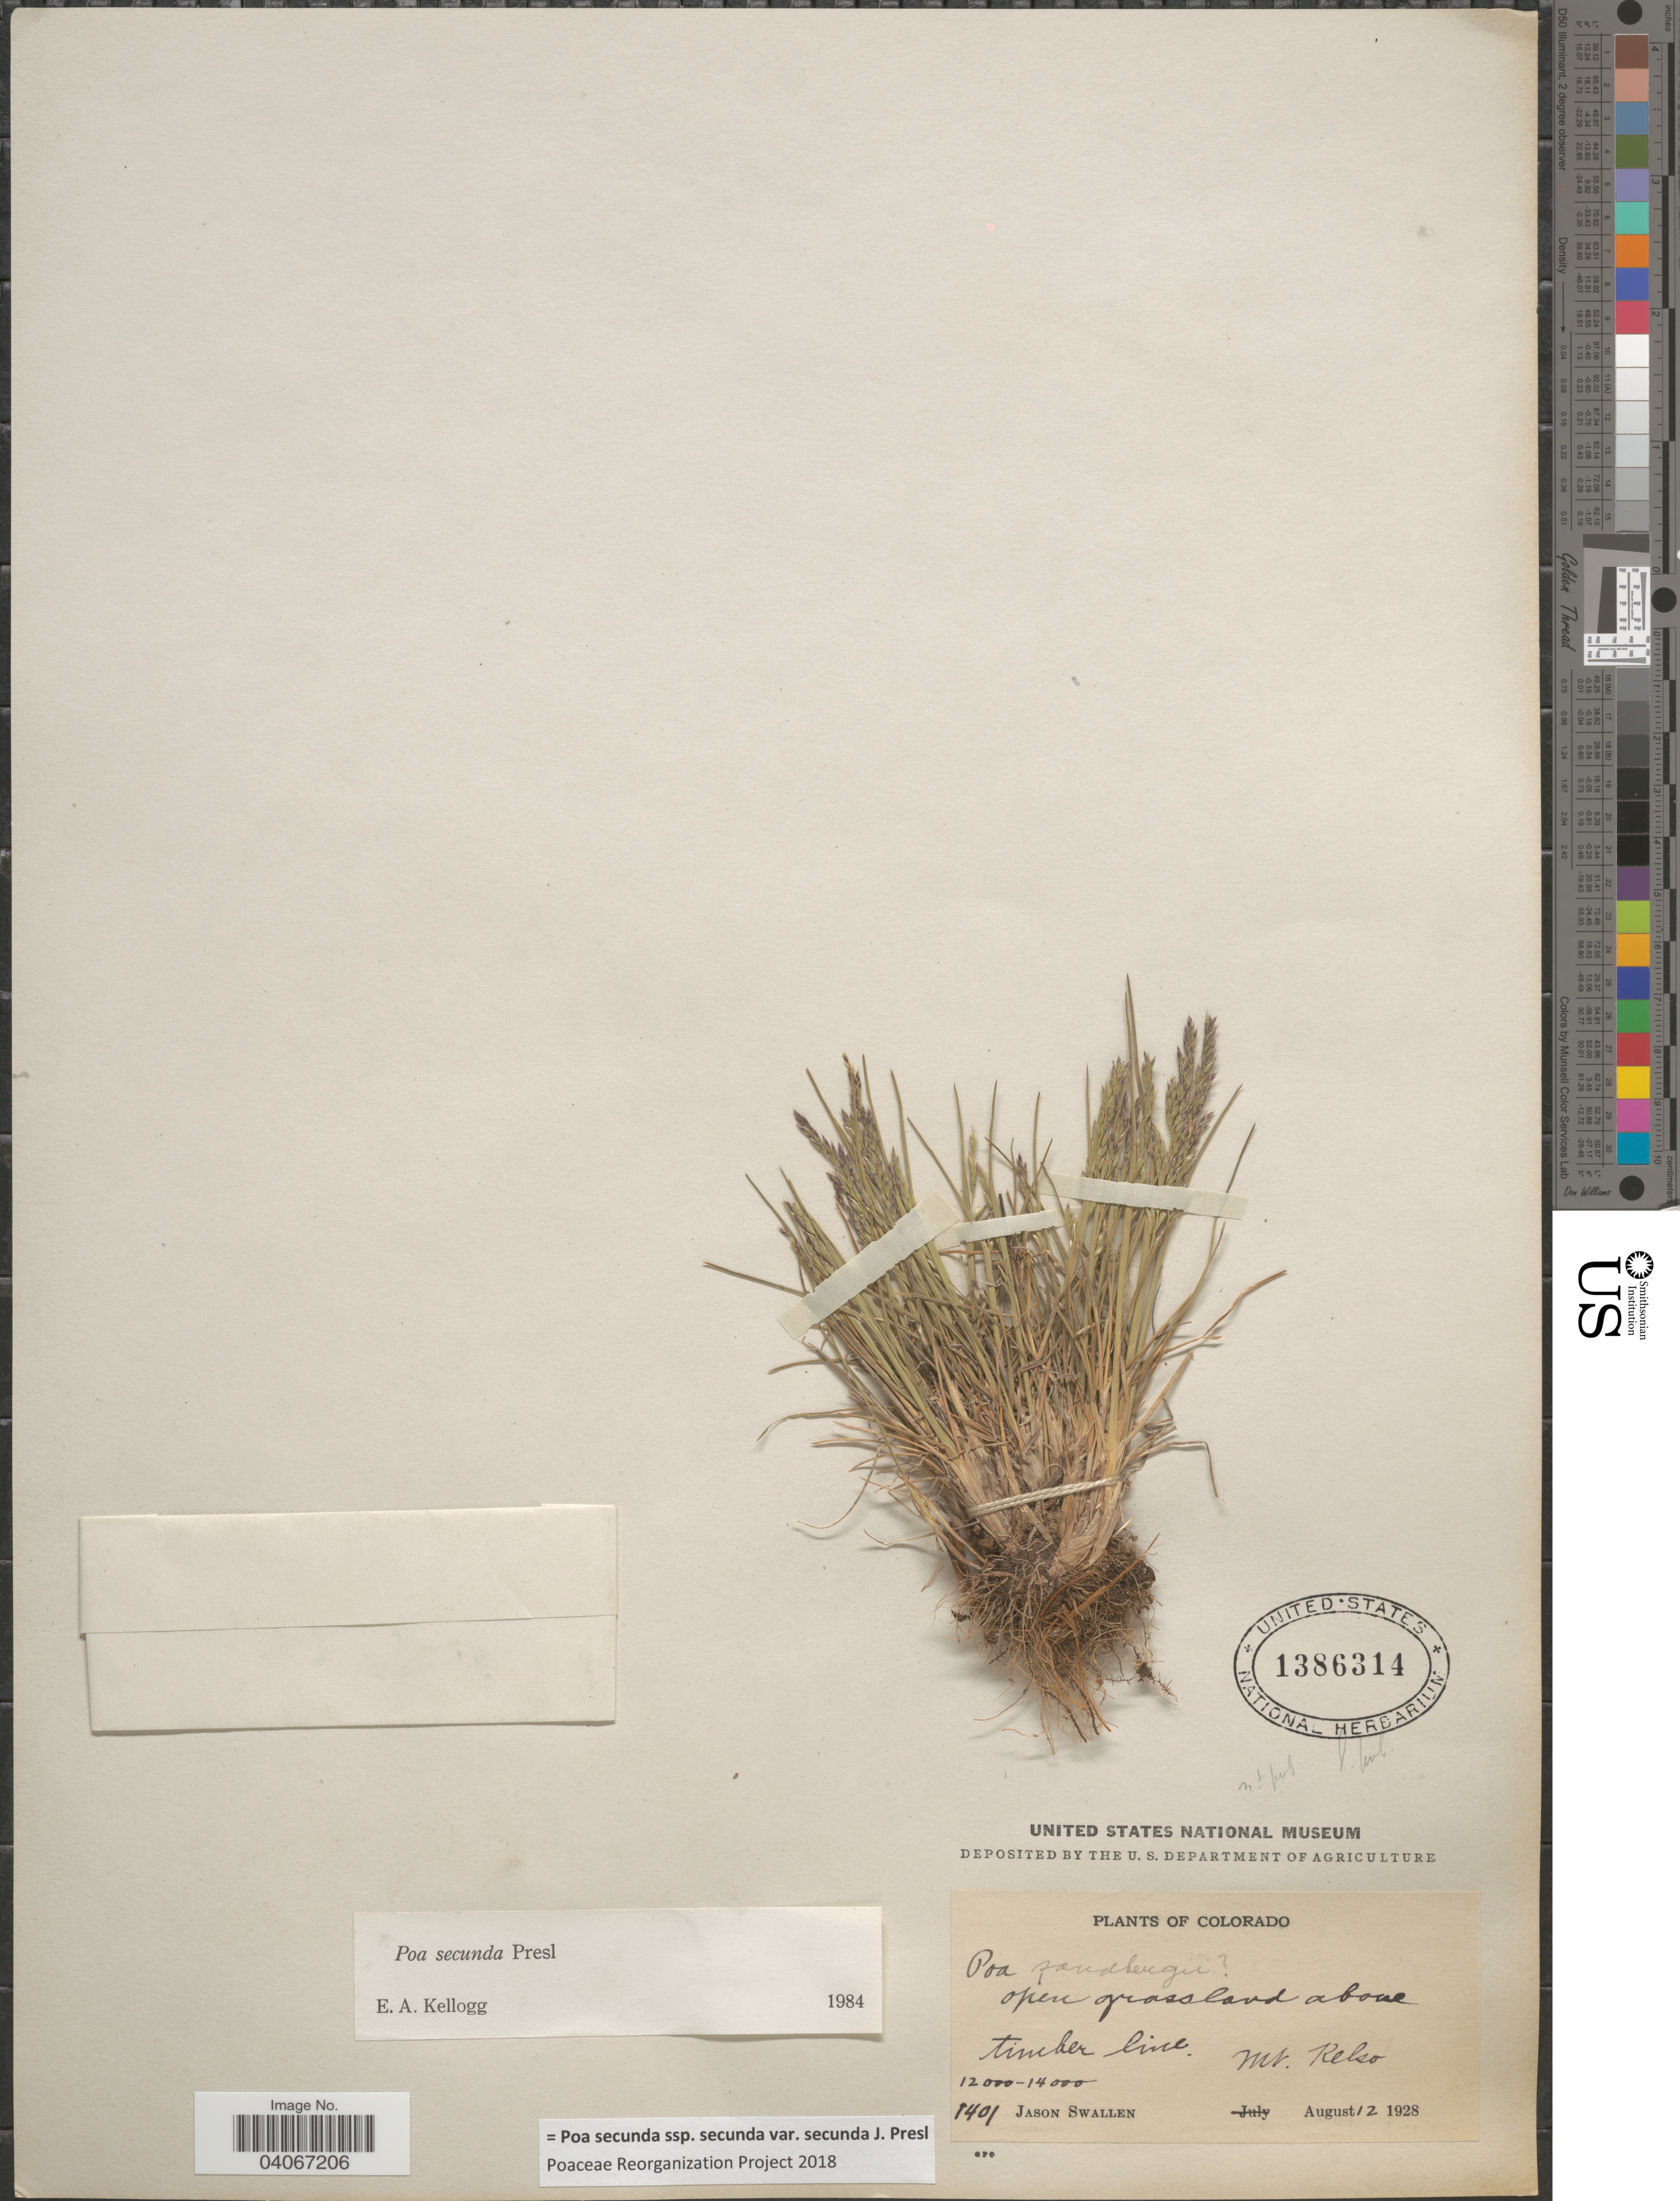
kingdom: Plantae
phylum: Tracheophyta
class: Liliopsida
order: Poales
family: Poaceae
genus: Poa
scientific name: Poa secunda subsp. secunda var. secunda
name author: J. Presl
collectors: J. R. Swallen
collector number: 1401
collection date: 1928-08-12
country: United States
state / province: Colorado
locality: Mt. Kelso.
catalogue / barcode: US 1386314